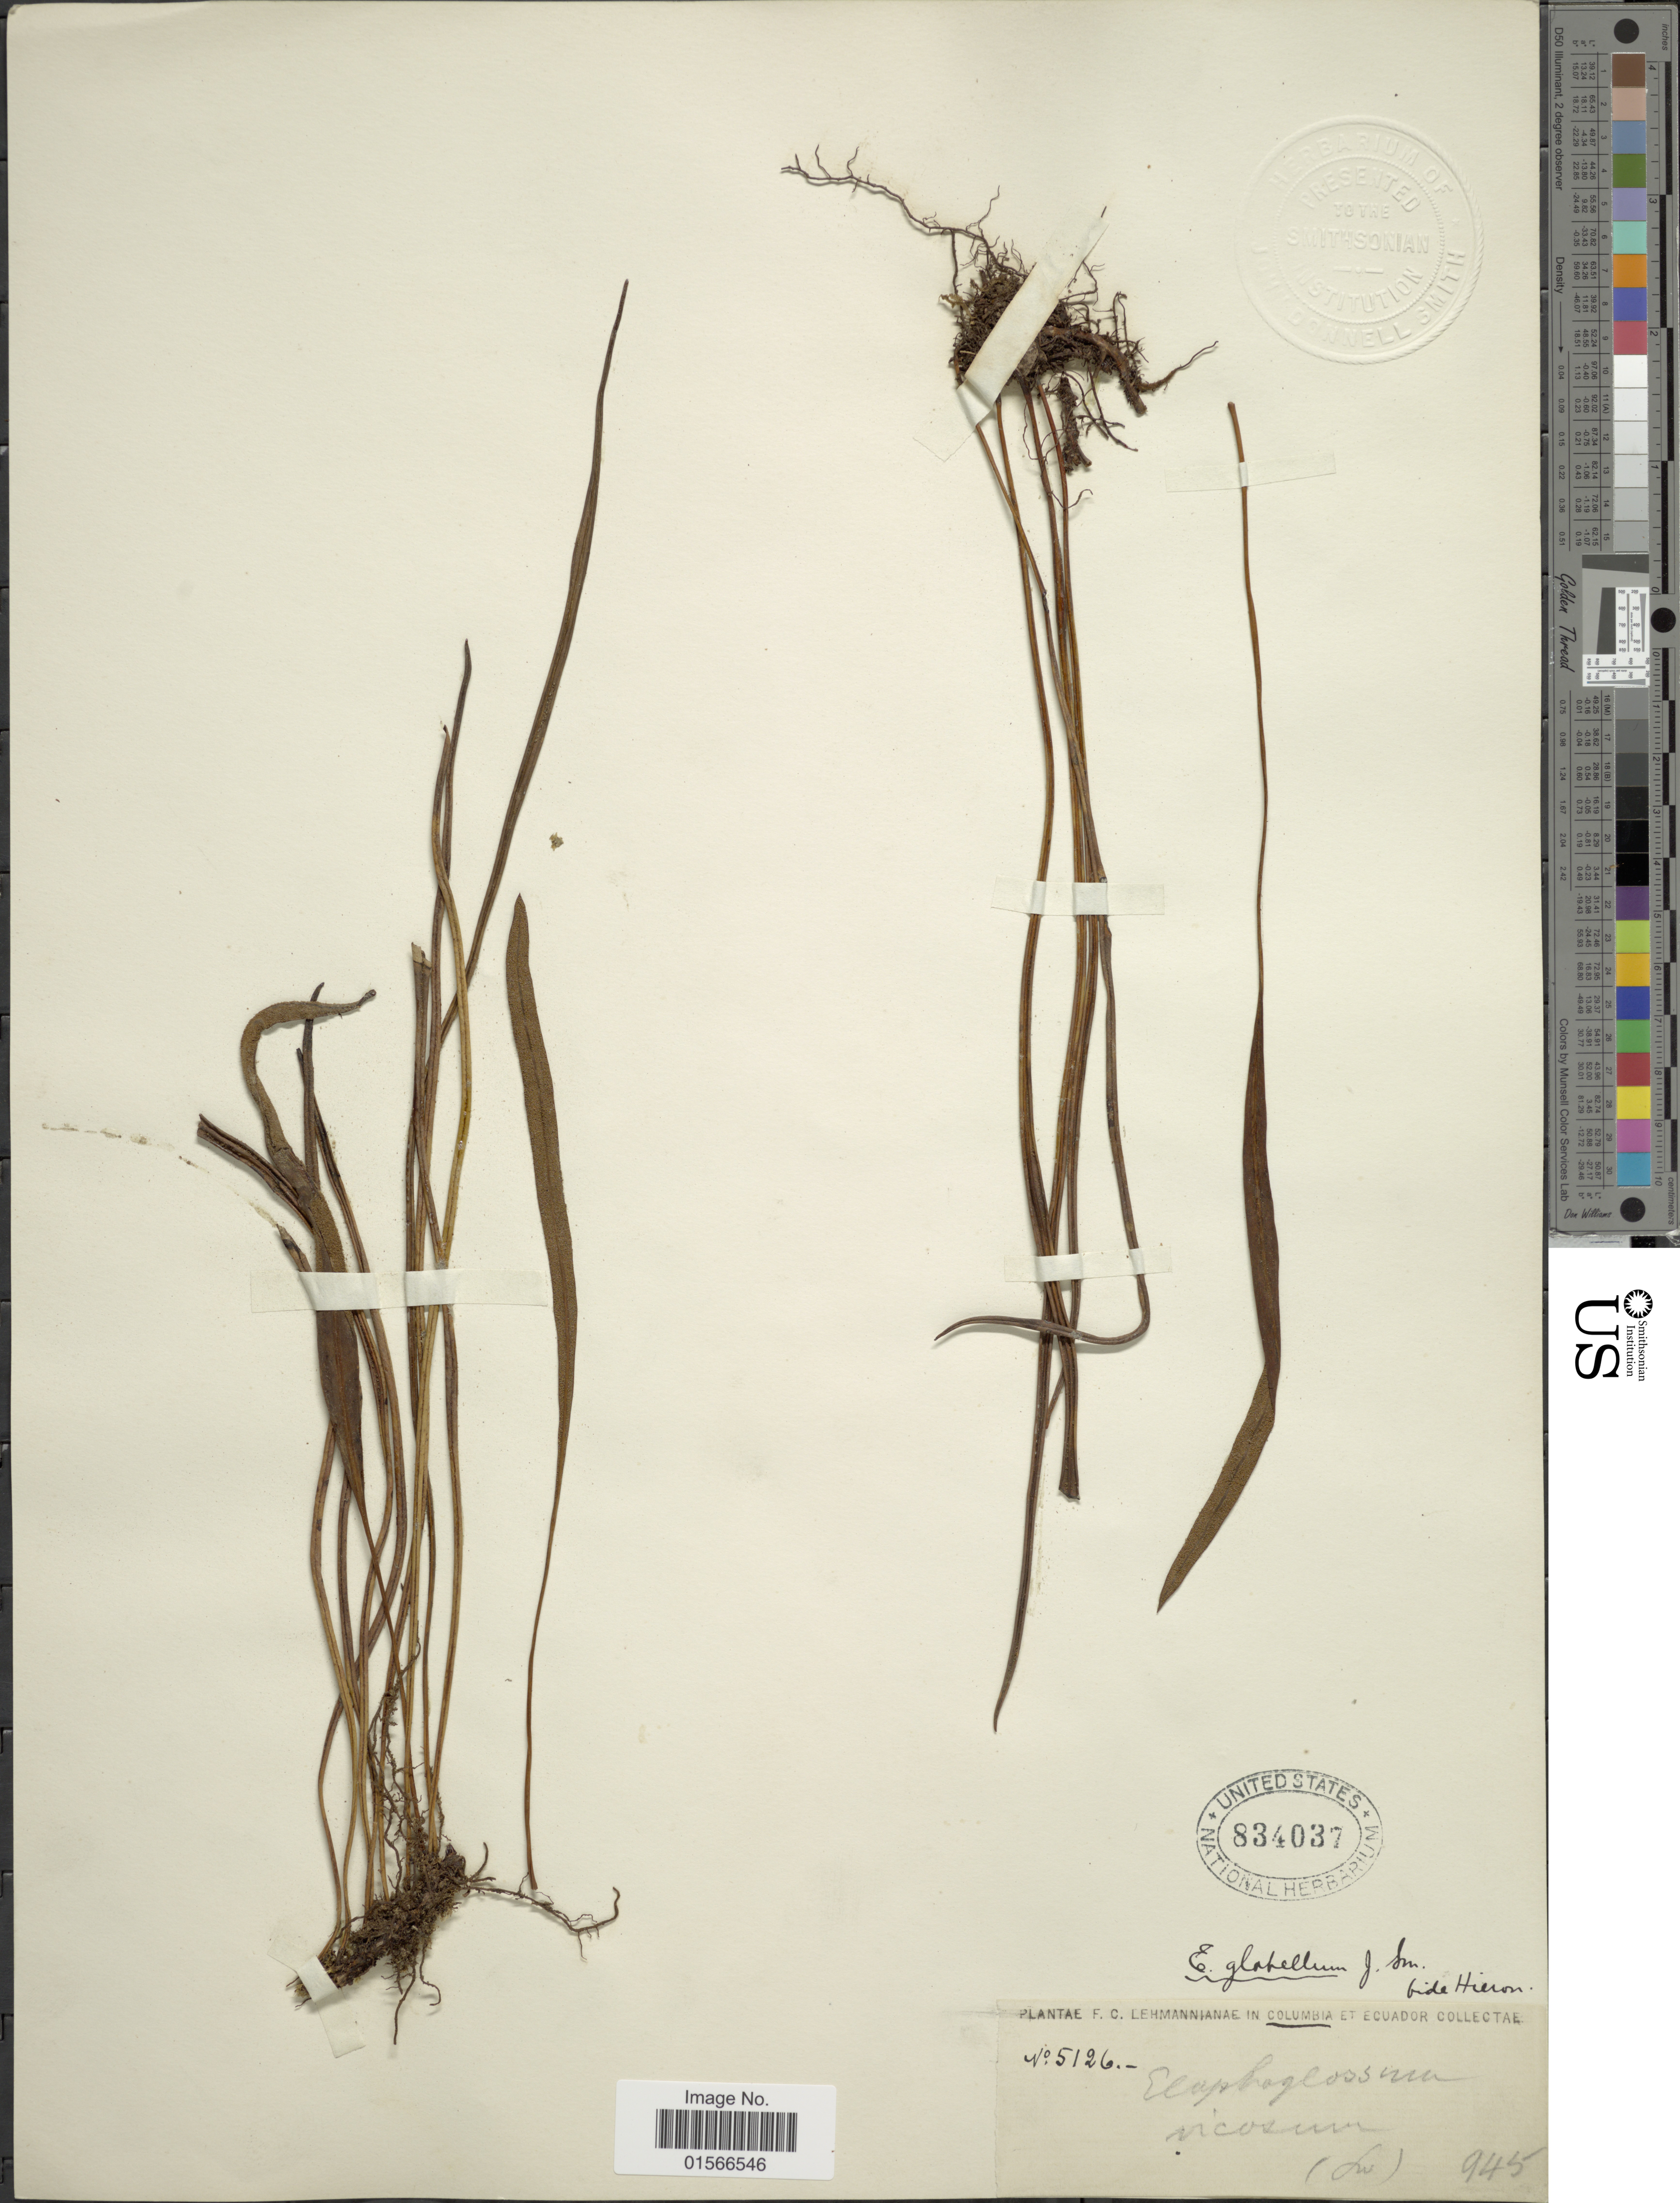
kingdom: Plantae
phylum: Tracheophyta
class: Polypodiopsida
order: Polypodiales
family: Dryopteridaceae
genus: Elaphoglossum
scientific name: Elaphoglossum glabellum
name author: J. Sm.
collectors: F. C. Lehmann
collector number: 5126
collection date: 1945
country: Colombia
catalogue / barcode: US 834037